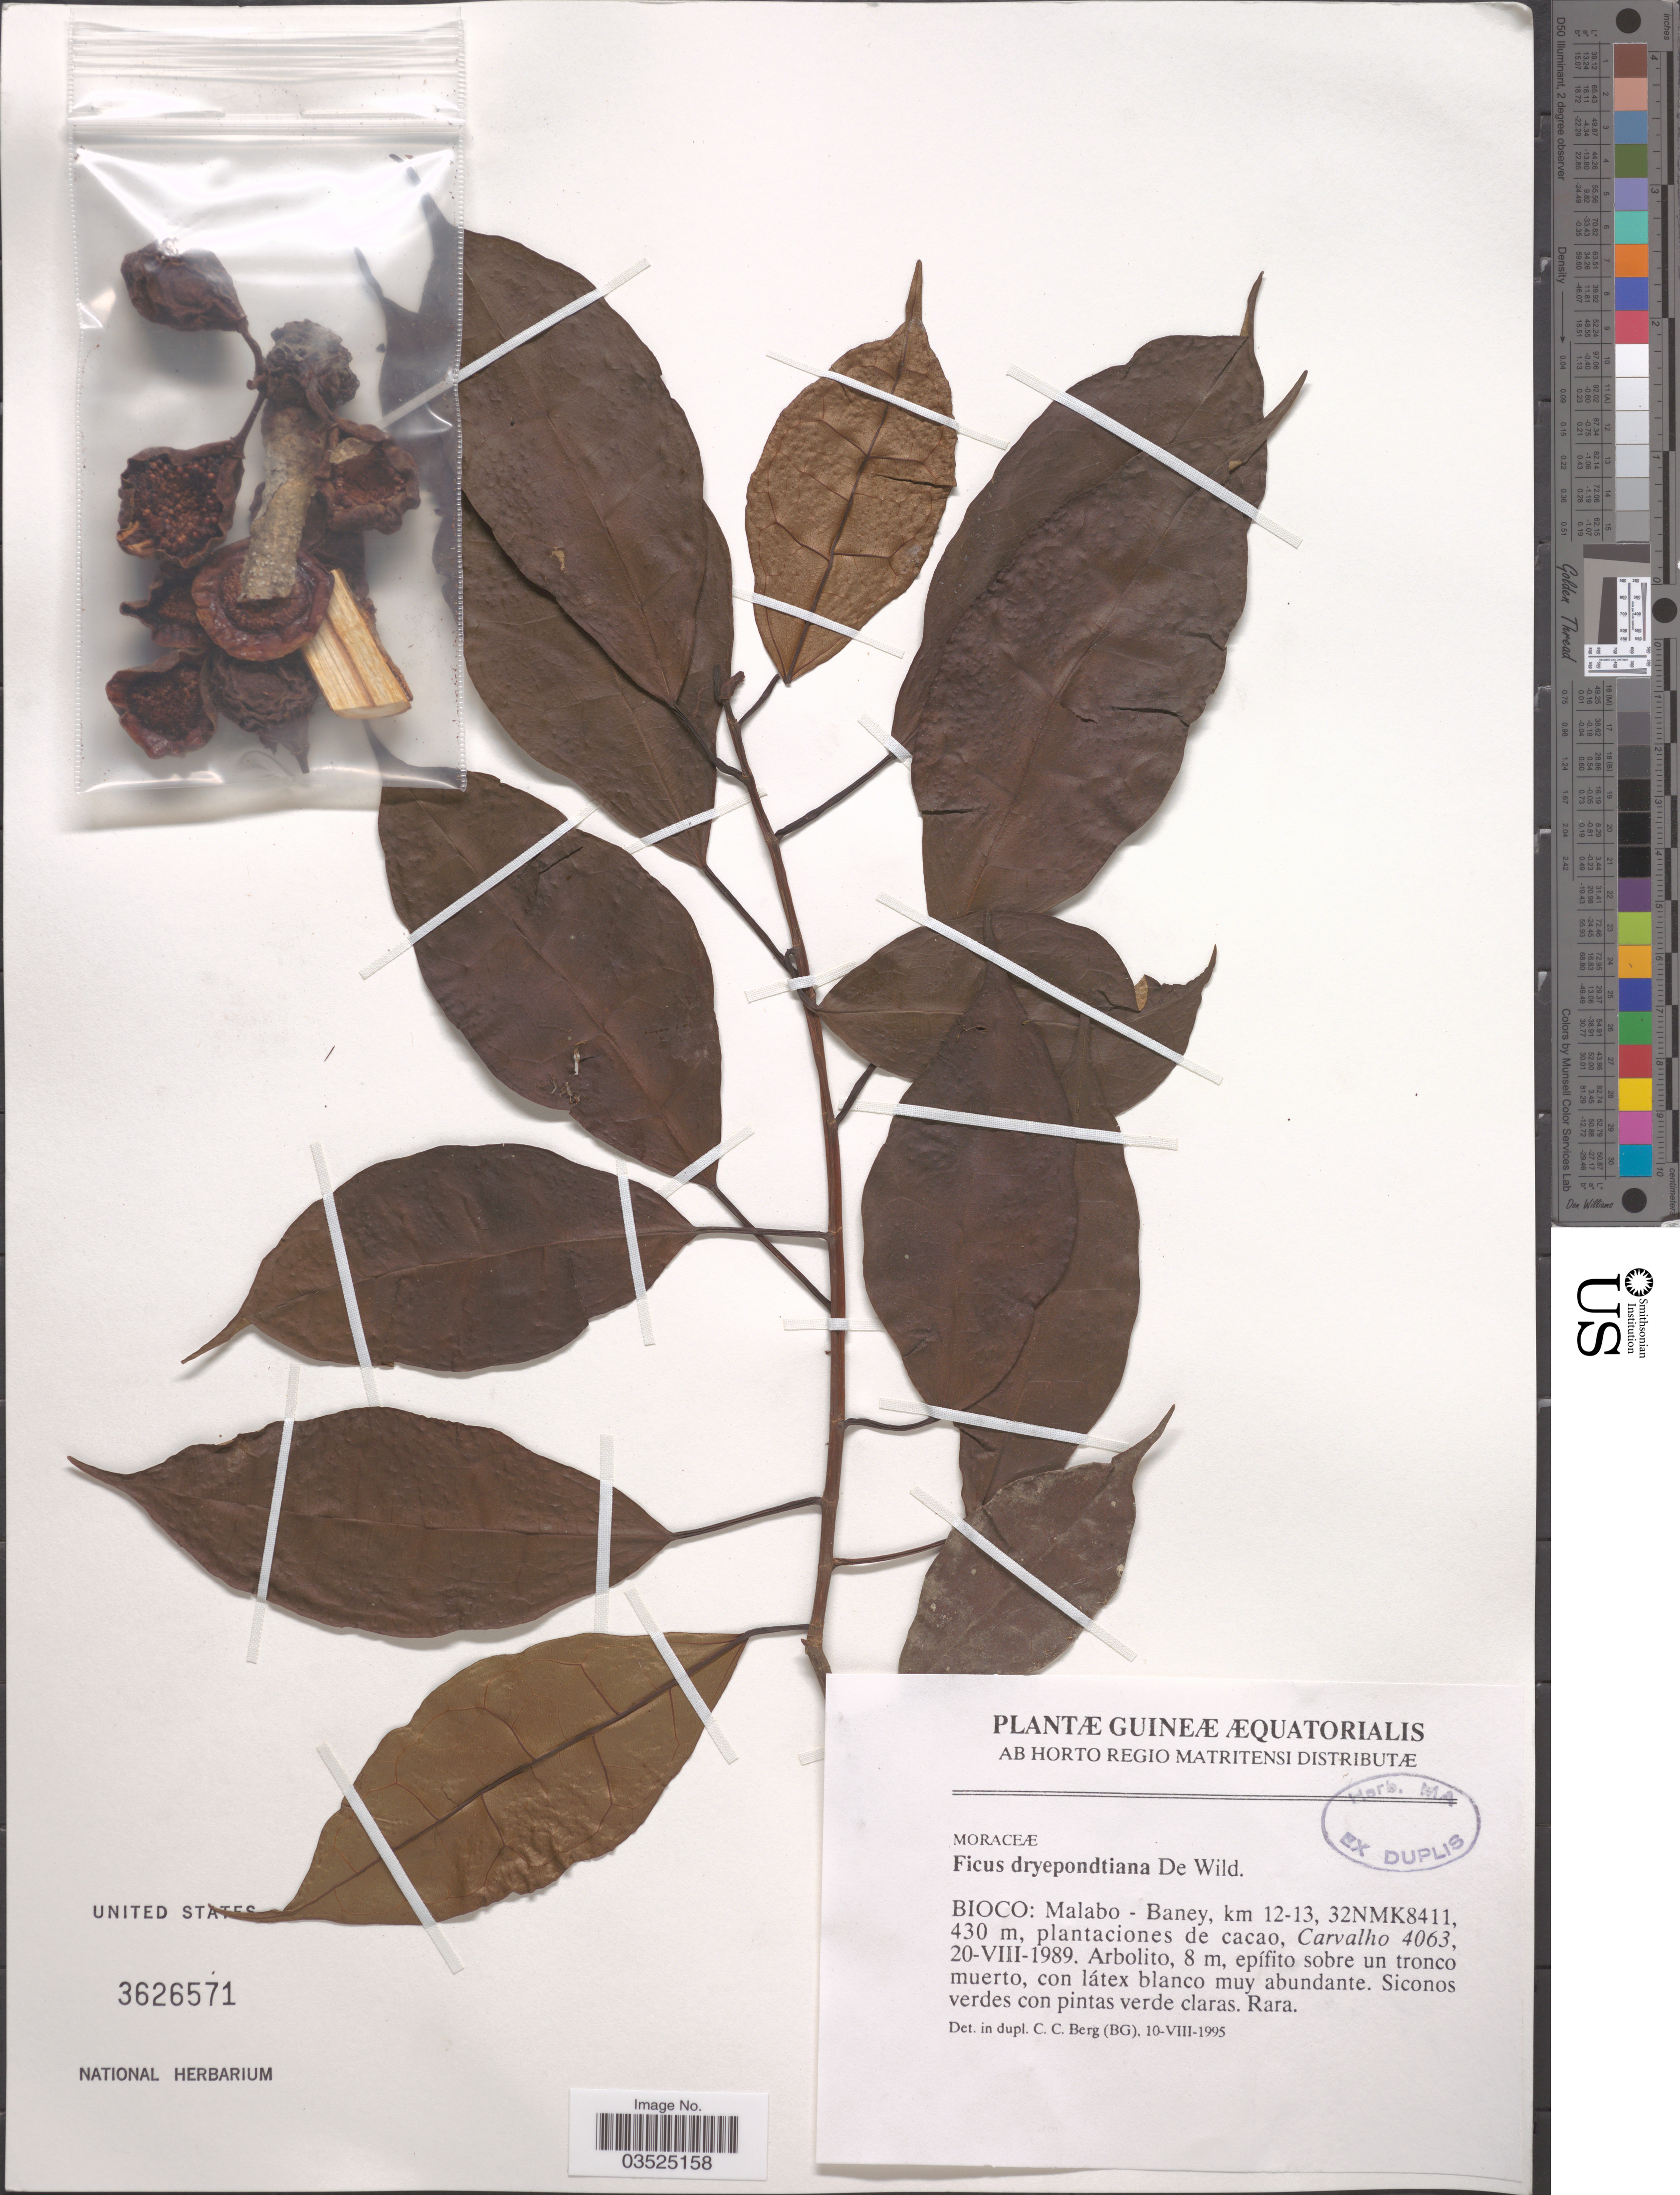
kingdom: Plantae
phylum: Tracheophyta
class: Magnoliopsida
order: Rosales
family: Moraceae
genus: Ficus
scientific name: Ficus dryepondtiana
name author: Gentil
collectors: Carvalho, --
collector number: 4063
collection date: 1989-08-20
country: Equatorial Guinea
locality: Bioco: Malabo - Baney, km 12-13, 32NMK8411.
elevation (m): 430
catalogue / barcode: US 3626571